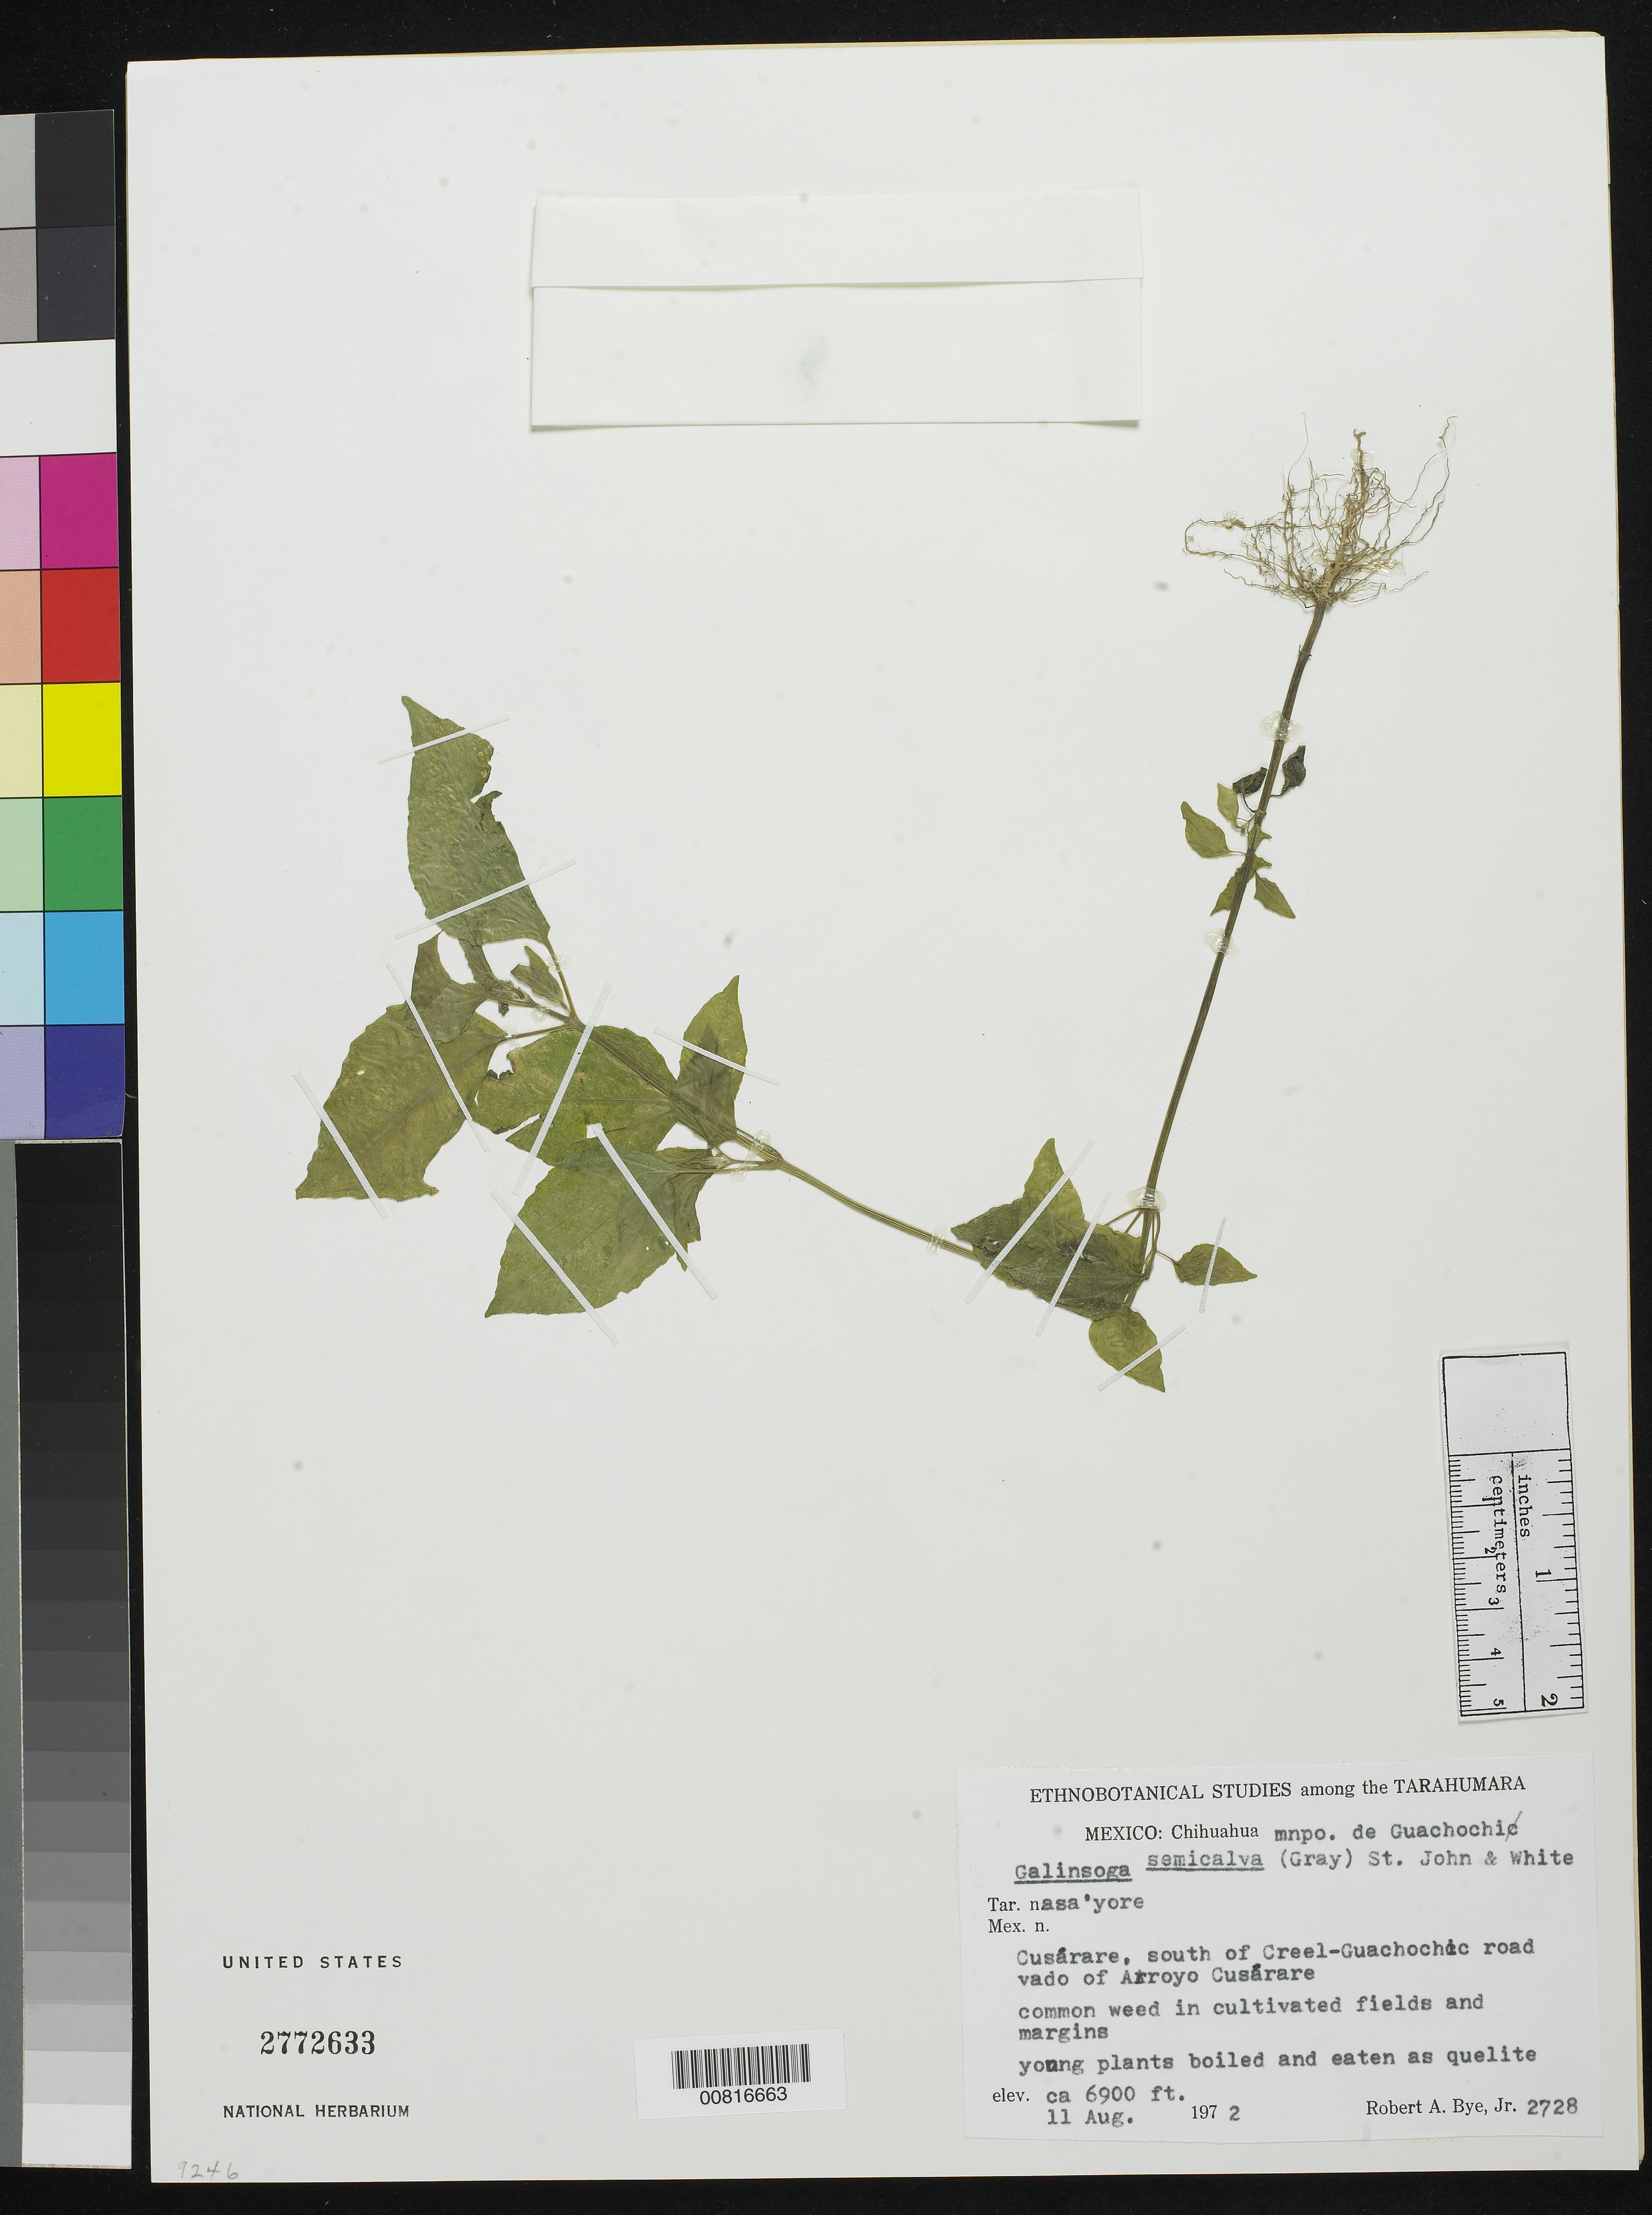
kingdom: Plantae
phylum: Tracheophyta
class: Magnoliopsida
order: Asterales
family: Asteraceae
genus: Galinsoga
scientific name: Galinsoga semicalva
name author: (A. Gray) H. St. John & D. White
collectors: R. A. Bye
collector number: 2728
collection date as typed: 11 Aug 1972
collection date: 1972-08-11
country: Mexico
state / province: Chihuahua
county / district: Guachochi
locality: Cusárare, south of Creel-Guachochic road vado of Arroyo Cusárare, Chihuahua.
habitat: Common weed in cultivated fields and margins.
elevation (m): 2103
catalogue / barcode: US 2772633